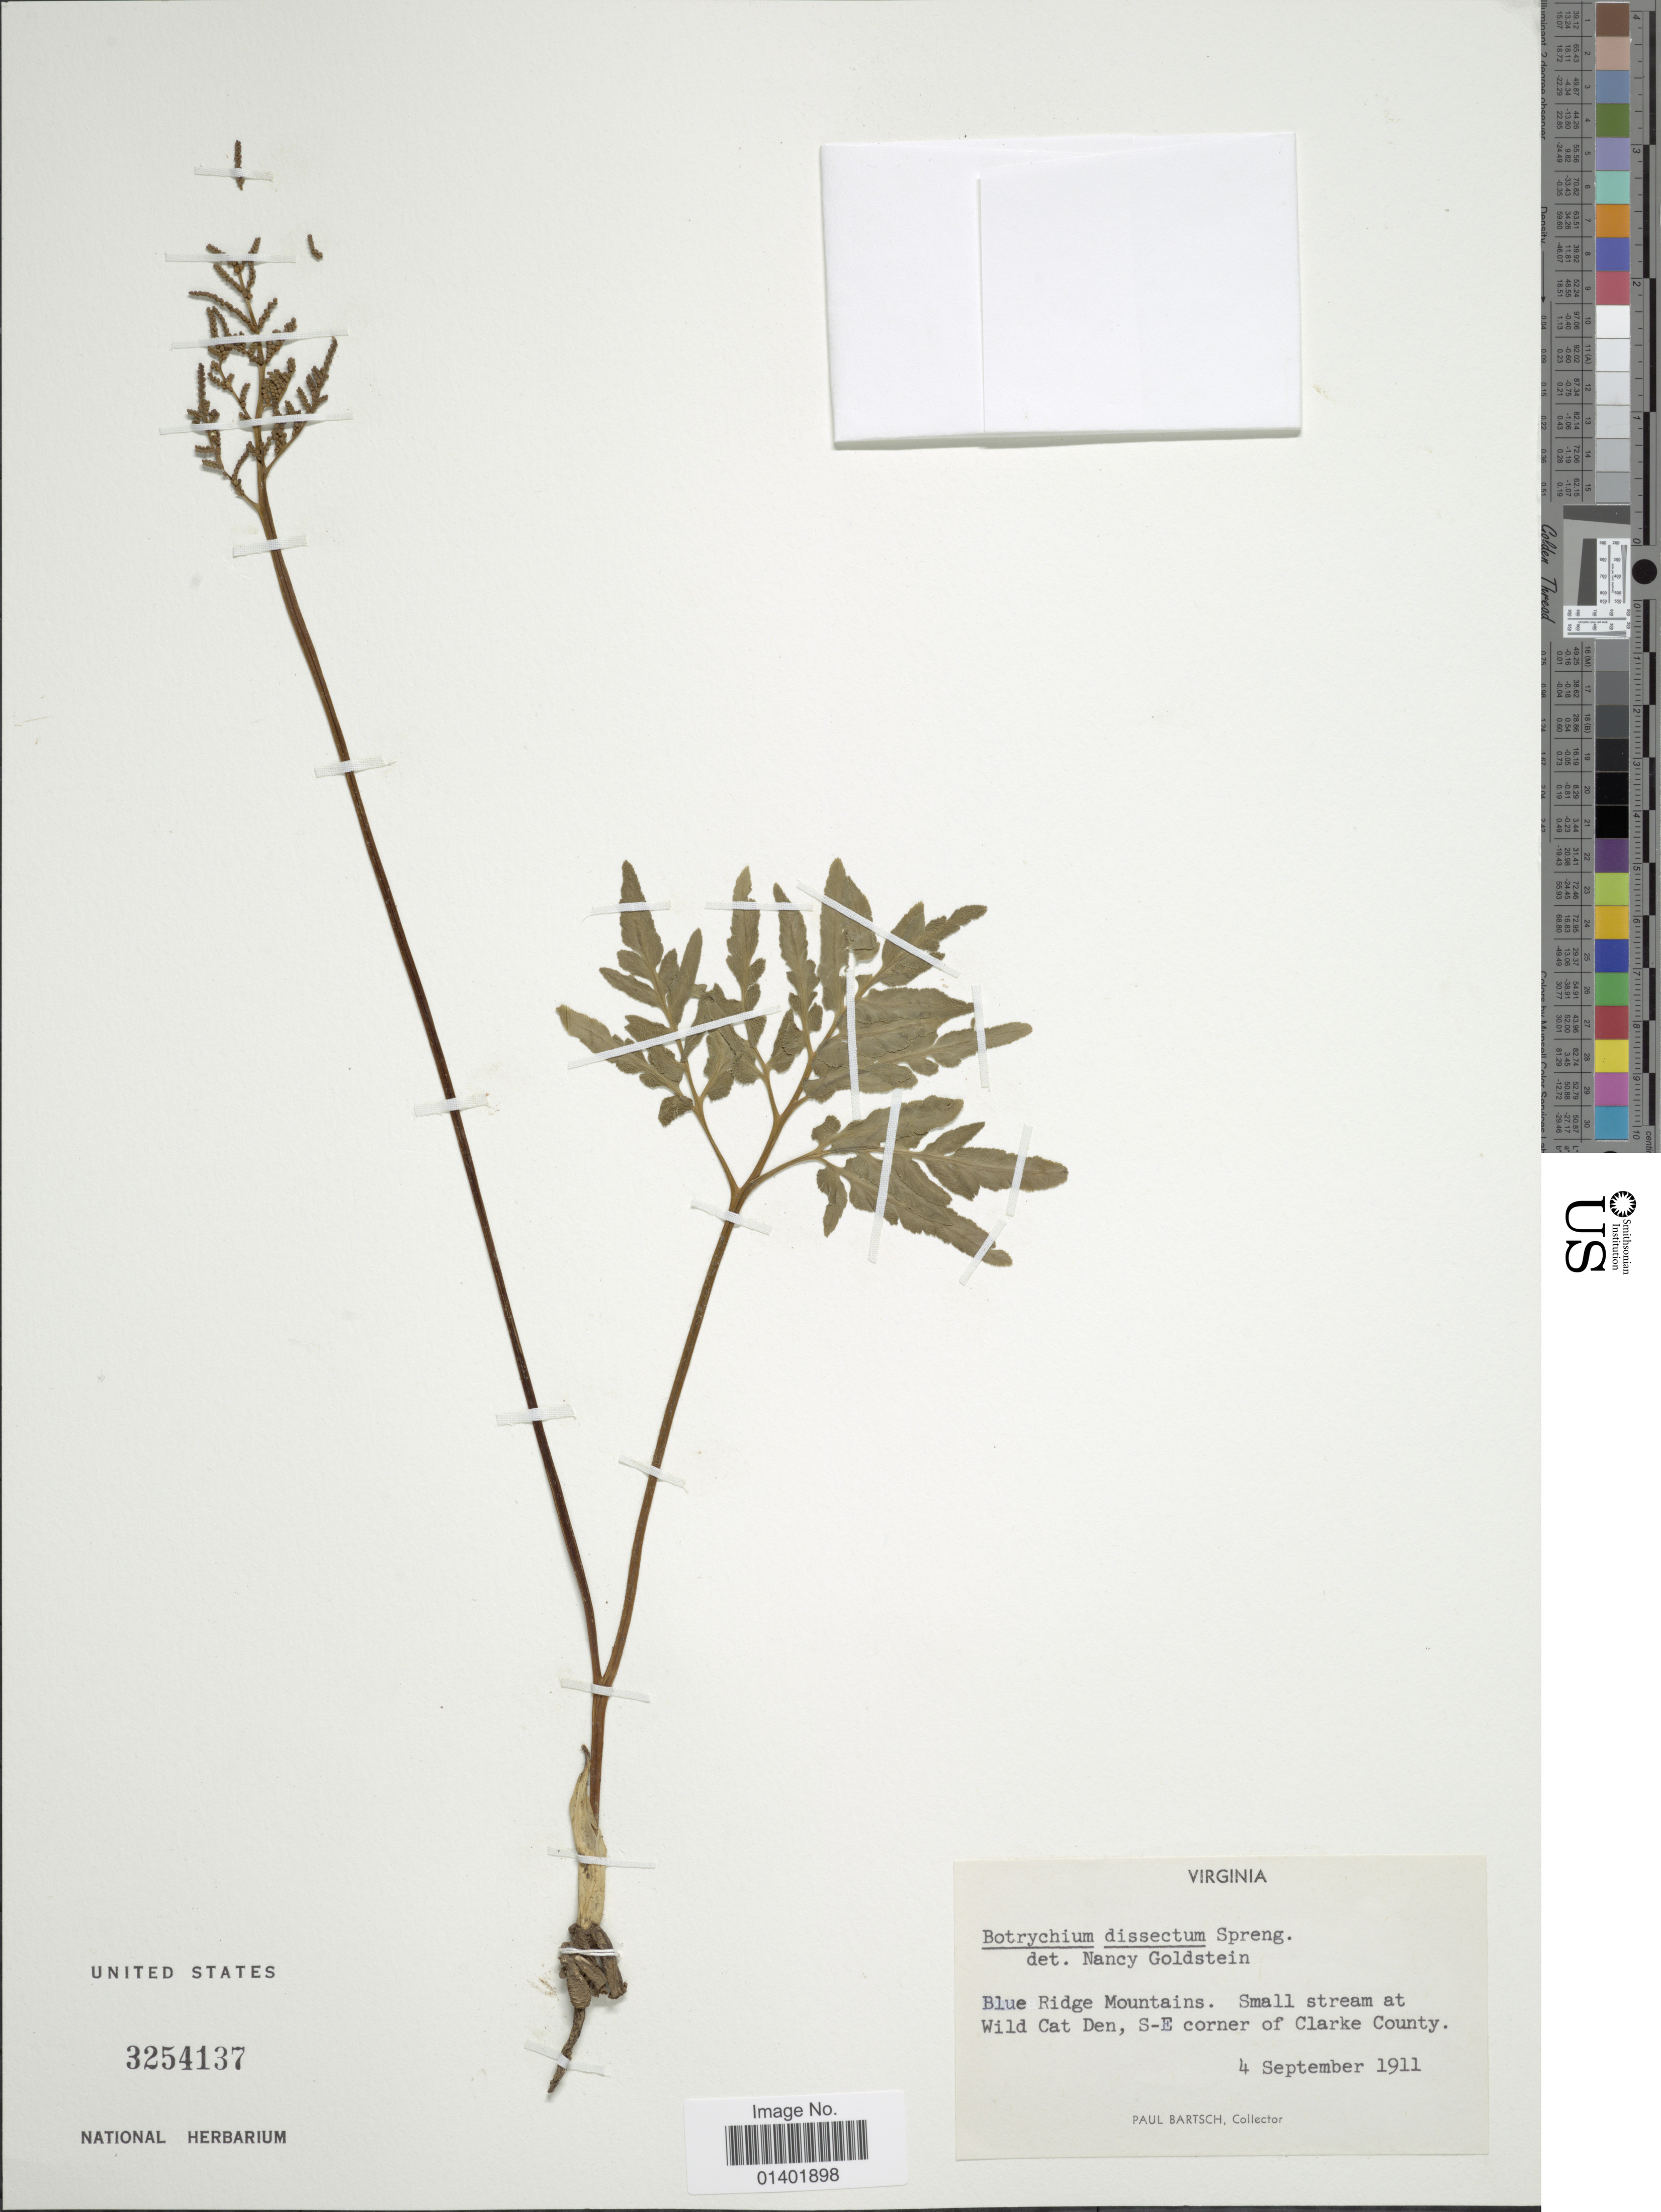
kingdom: Plantae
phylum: Tracheophyta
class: Polypodiopsida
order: Ophioglossales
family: Ophioglossaceae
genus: Botrychium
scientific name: Botrychium dissectum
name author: Spreng.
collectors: P. Bartsch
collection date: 1911-09-04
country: United States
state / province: Virginia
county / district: Clarke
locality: Blue Ridge Mountains. Small stream at Wild Cat Den, S-E corner of Clarke County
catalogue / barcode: US 3254137